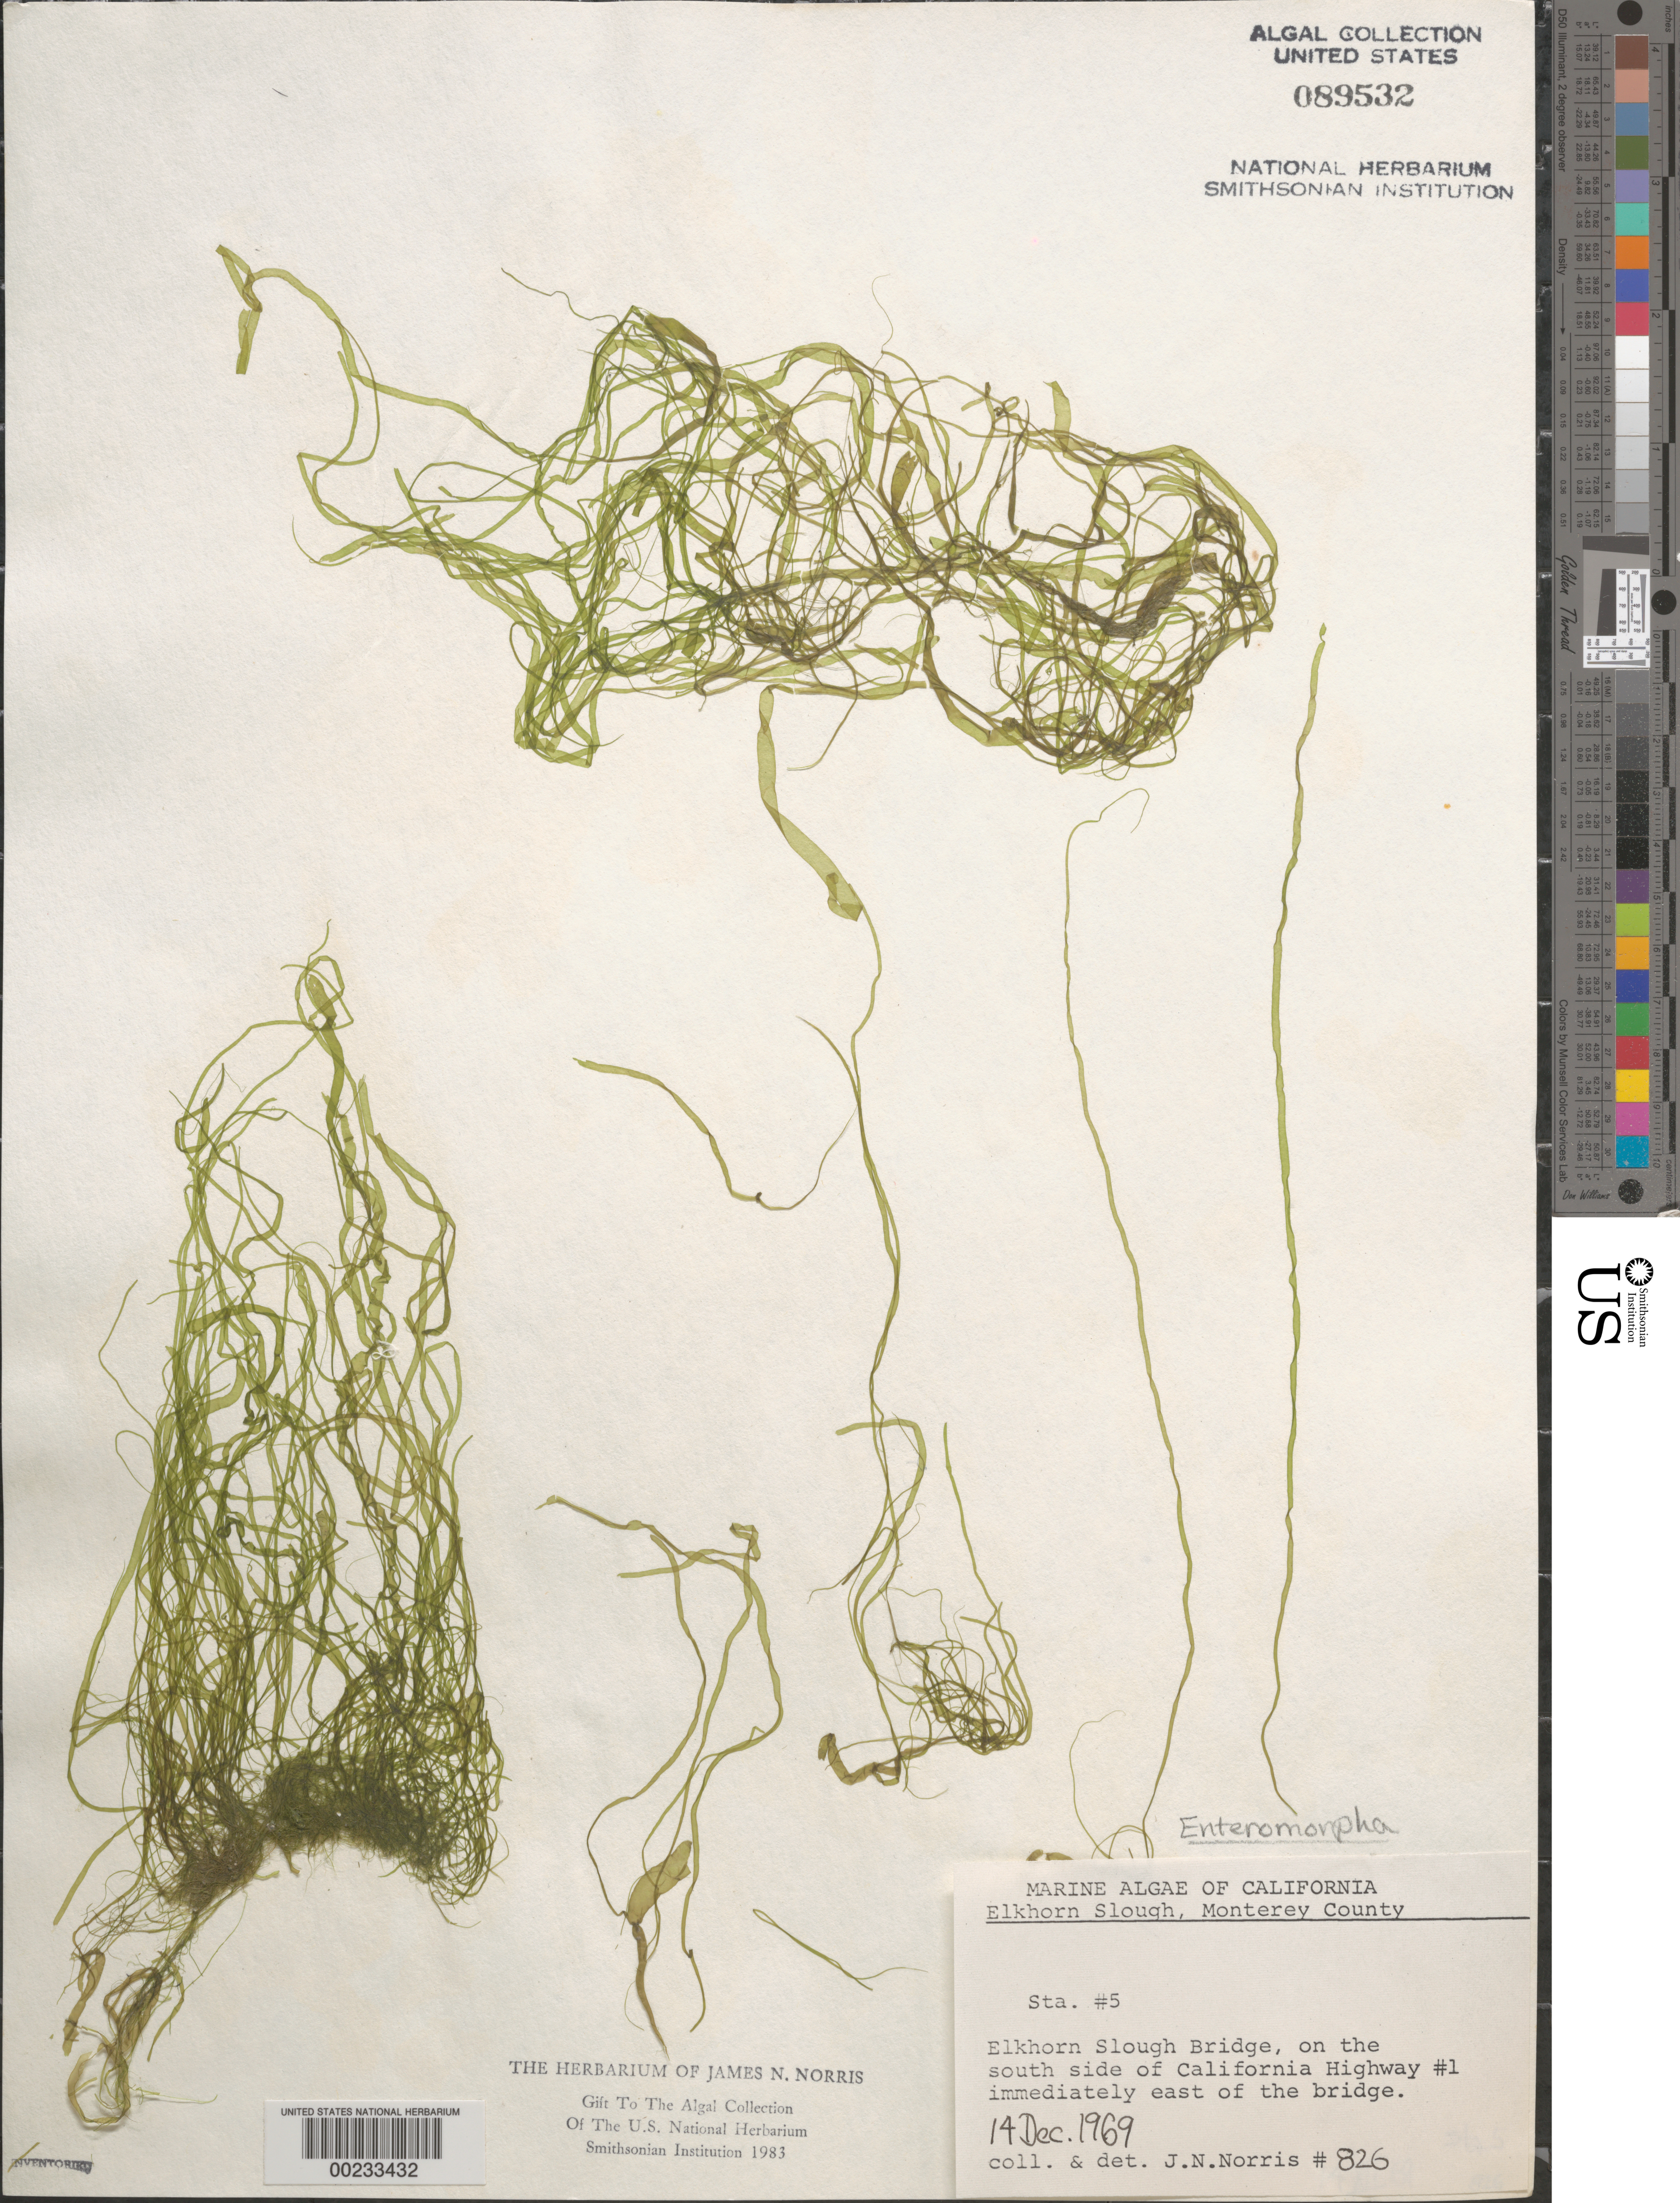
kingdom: Plantae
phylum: Chlorophyta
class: Ulvophyceae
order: Ulvales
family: Ulvaceae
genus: Ulva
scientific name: Ulva sp.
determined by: Algae name updating Project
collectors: J. N. Norris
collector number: JN-826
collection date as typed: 14 Dec 1969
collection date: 1969-12-14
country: United States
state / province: California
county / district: Monterey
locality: Elkhorn Slough, Elkhorn Slough Bridge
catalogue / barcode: US 89532